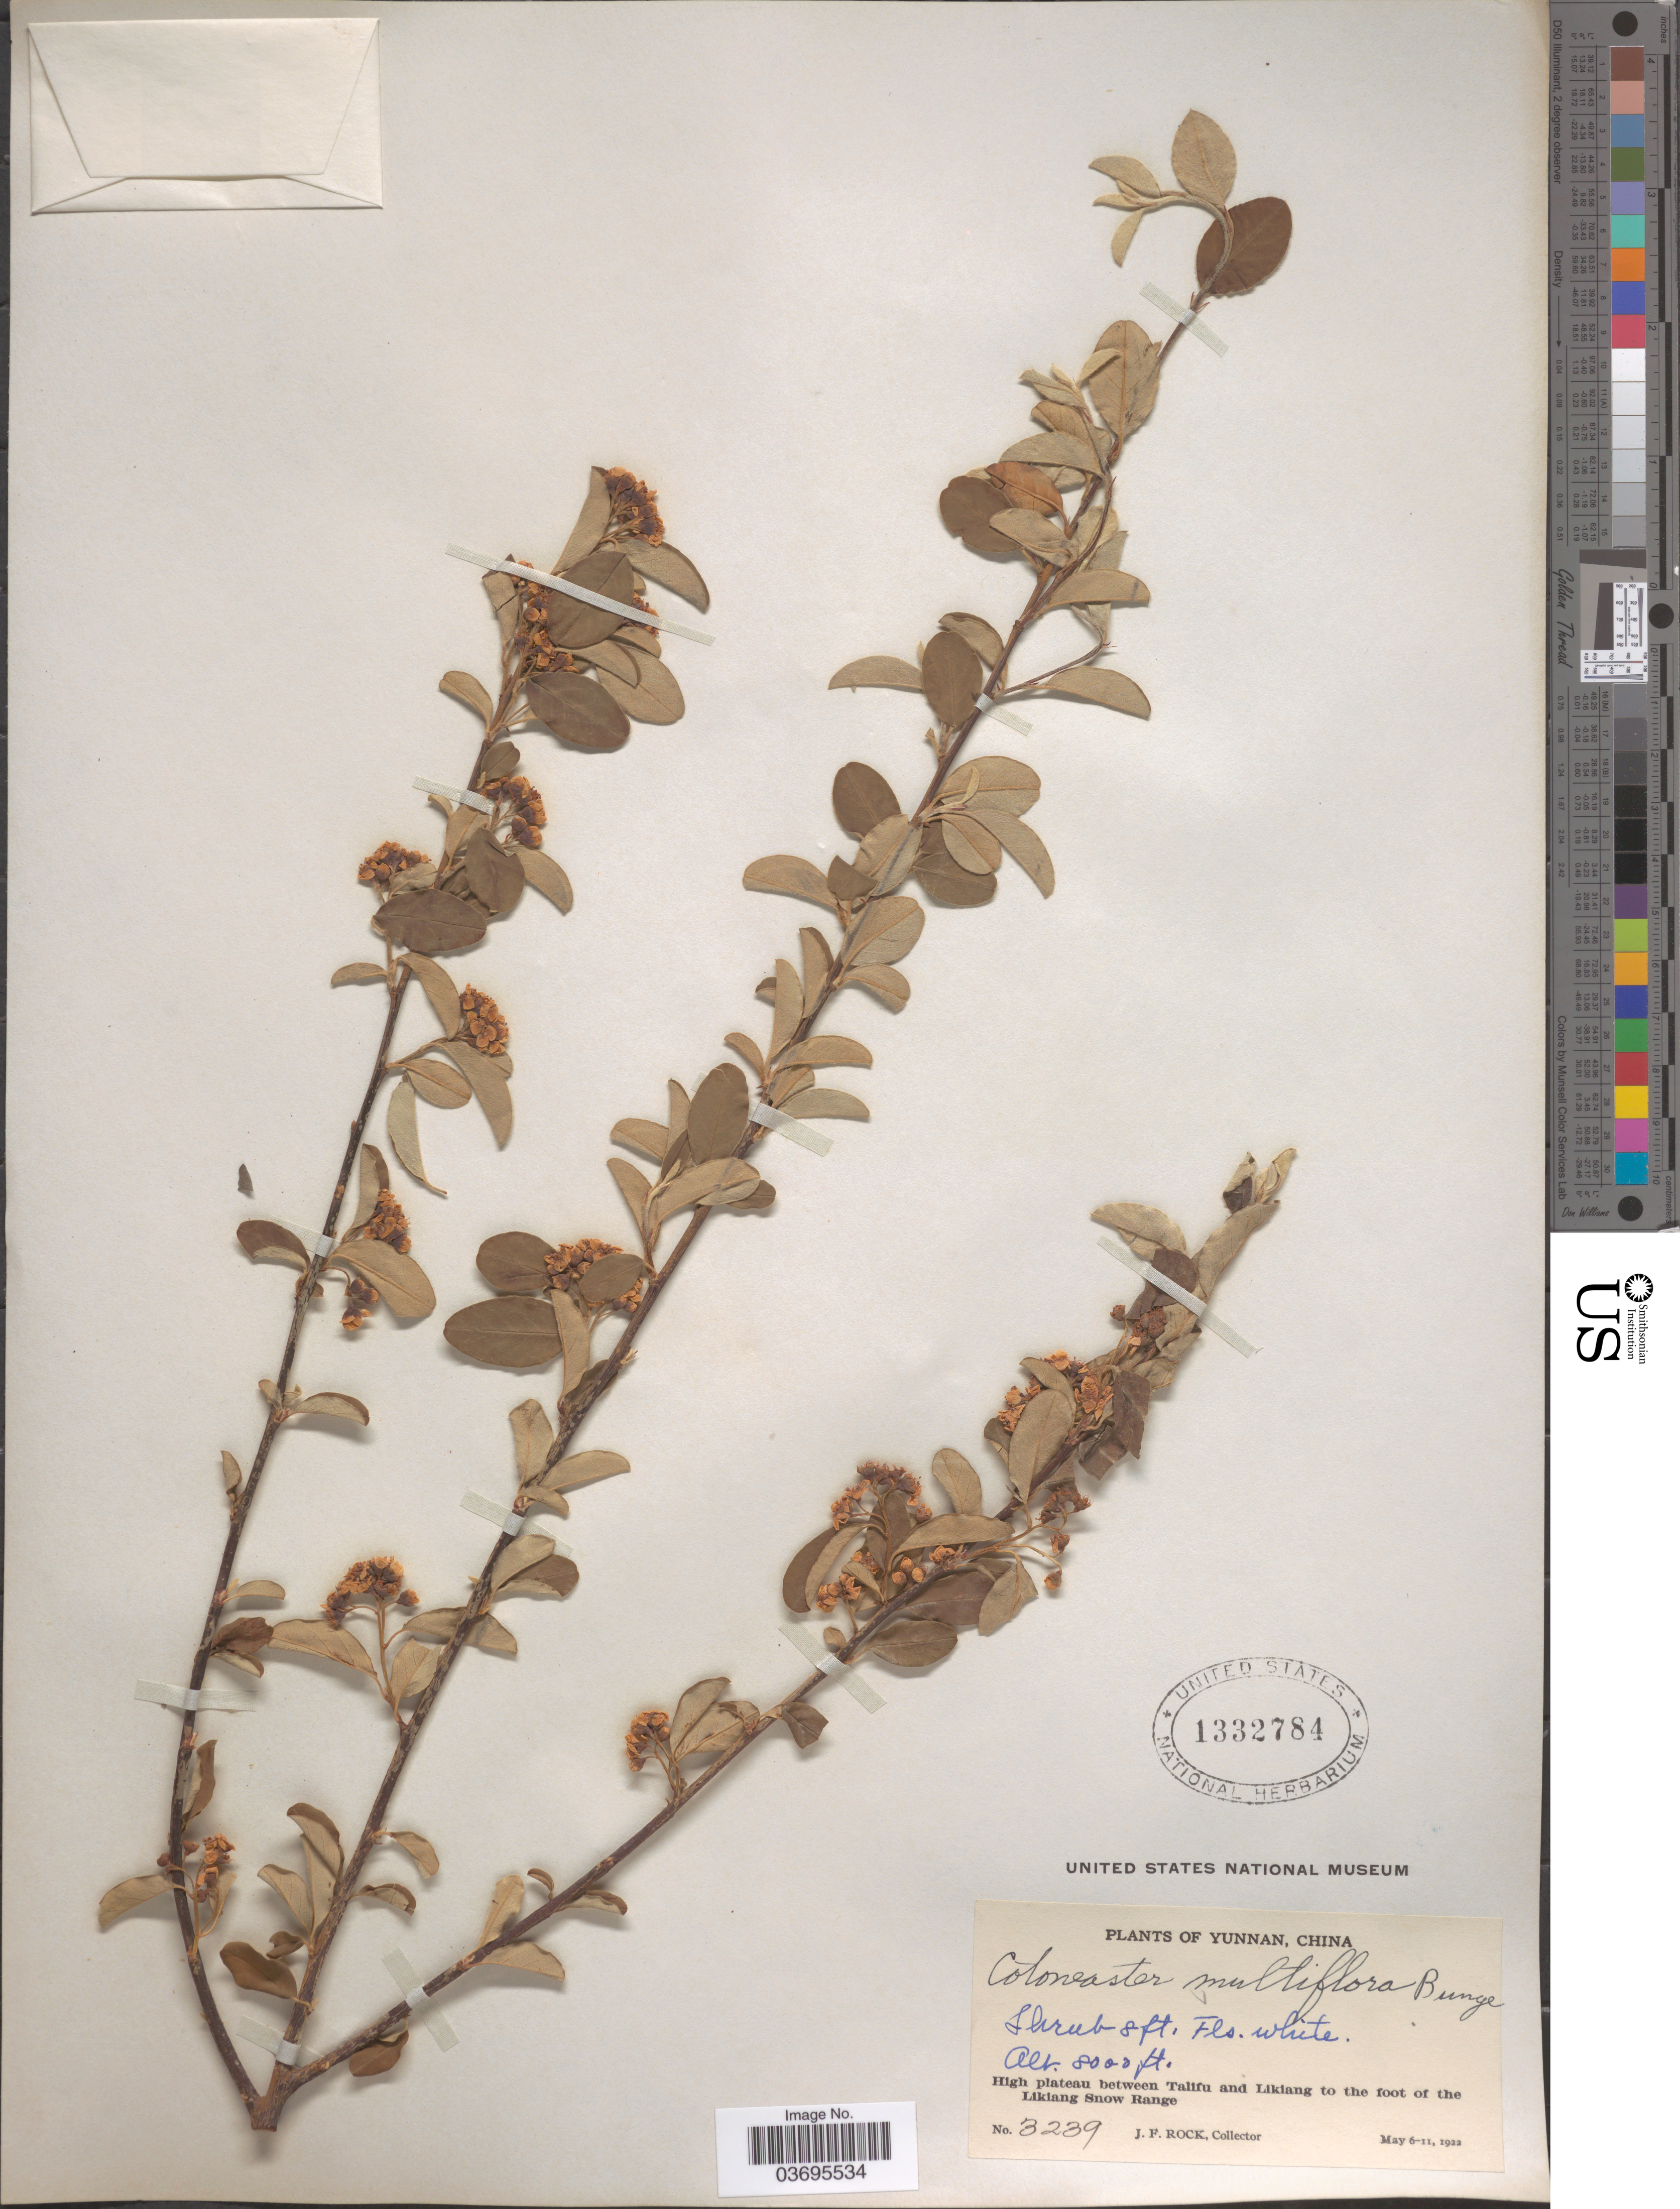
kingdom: Plantae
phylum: Tracheophyta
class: Magnoliopsida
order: Rosales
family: Rosaceae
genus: Cotoneaster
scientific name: Cotoneaster multiflora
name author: Bunge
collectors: J. Rock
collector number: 3239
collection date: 1922-05-06/1922-05-11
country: China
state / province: Yunnan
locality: High plateau between Talifu and Likiang to the foot of the Likiang Snow Range.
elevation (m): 2438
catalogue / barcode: US 1332784